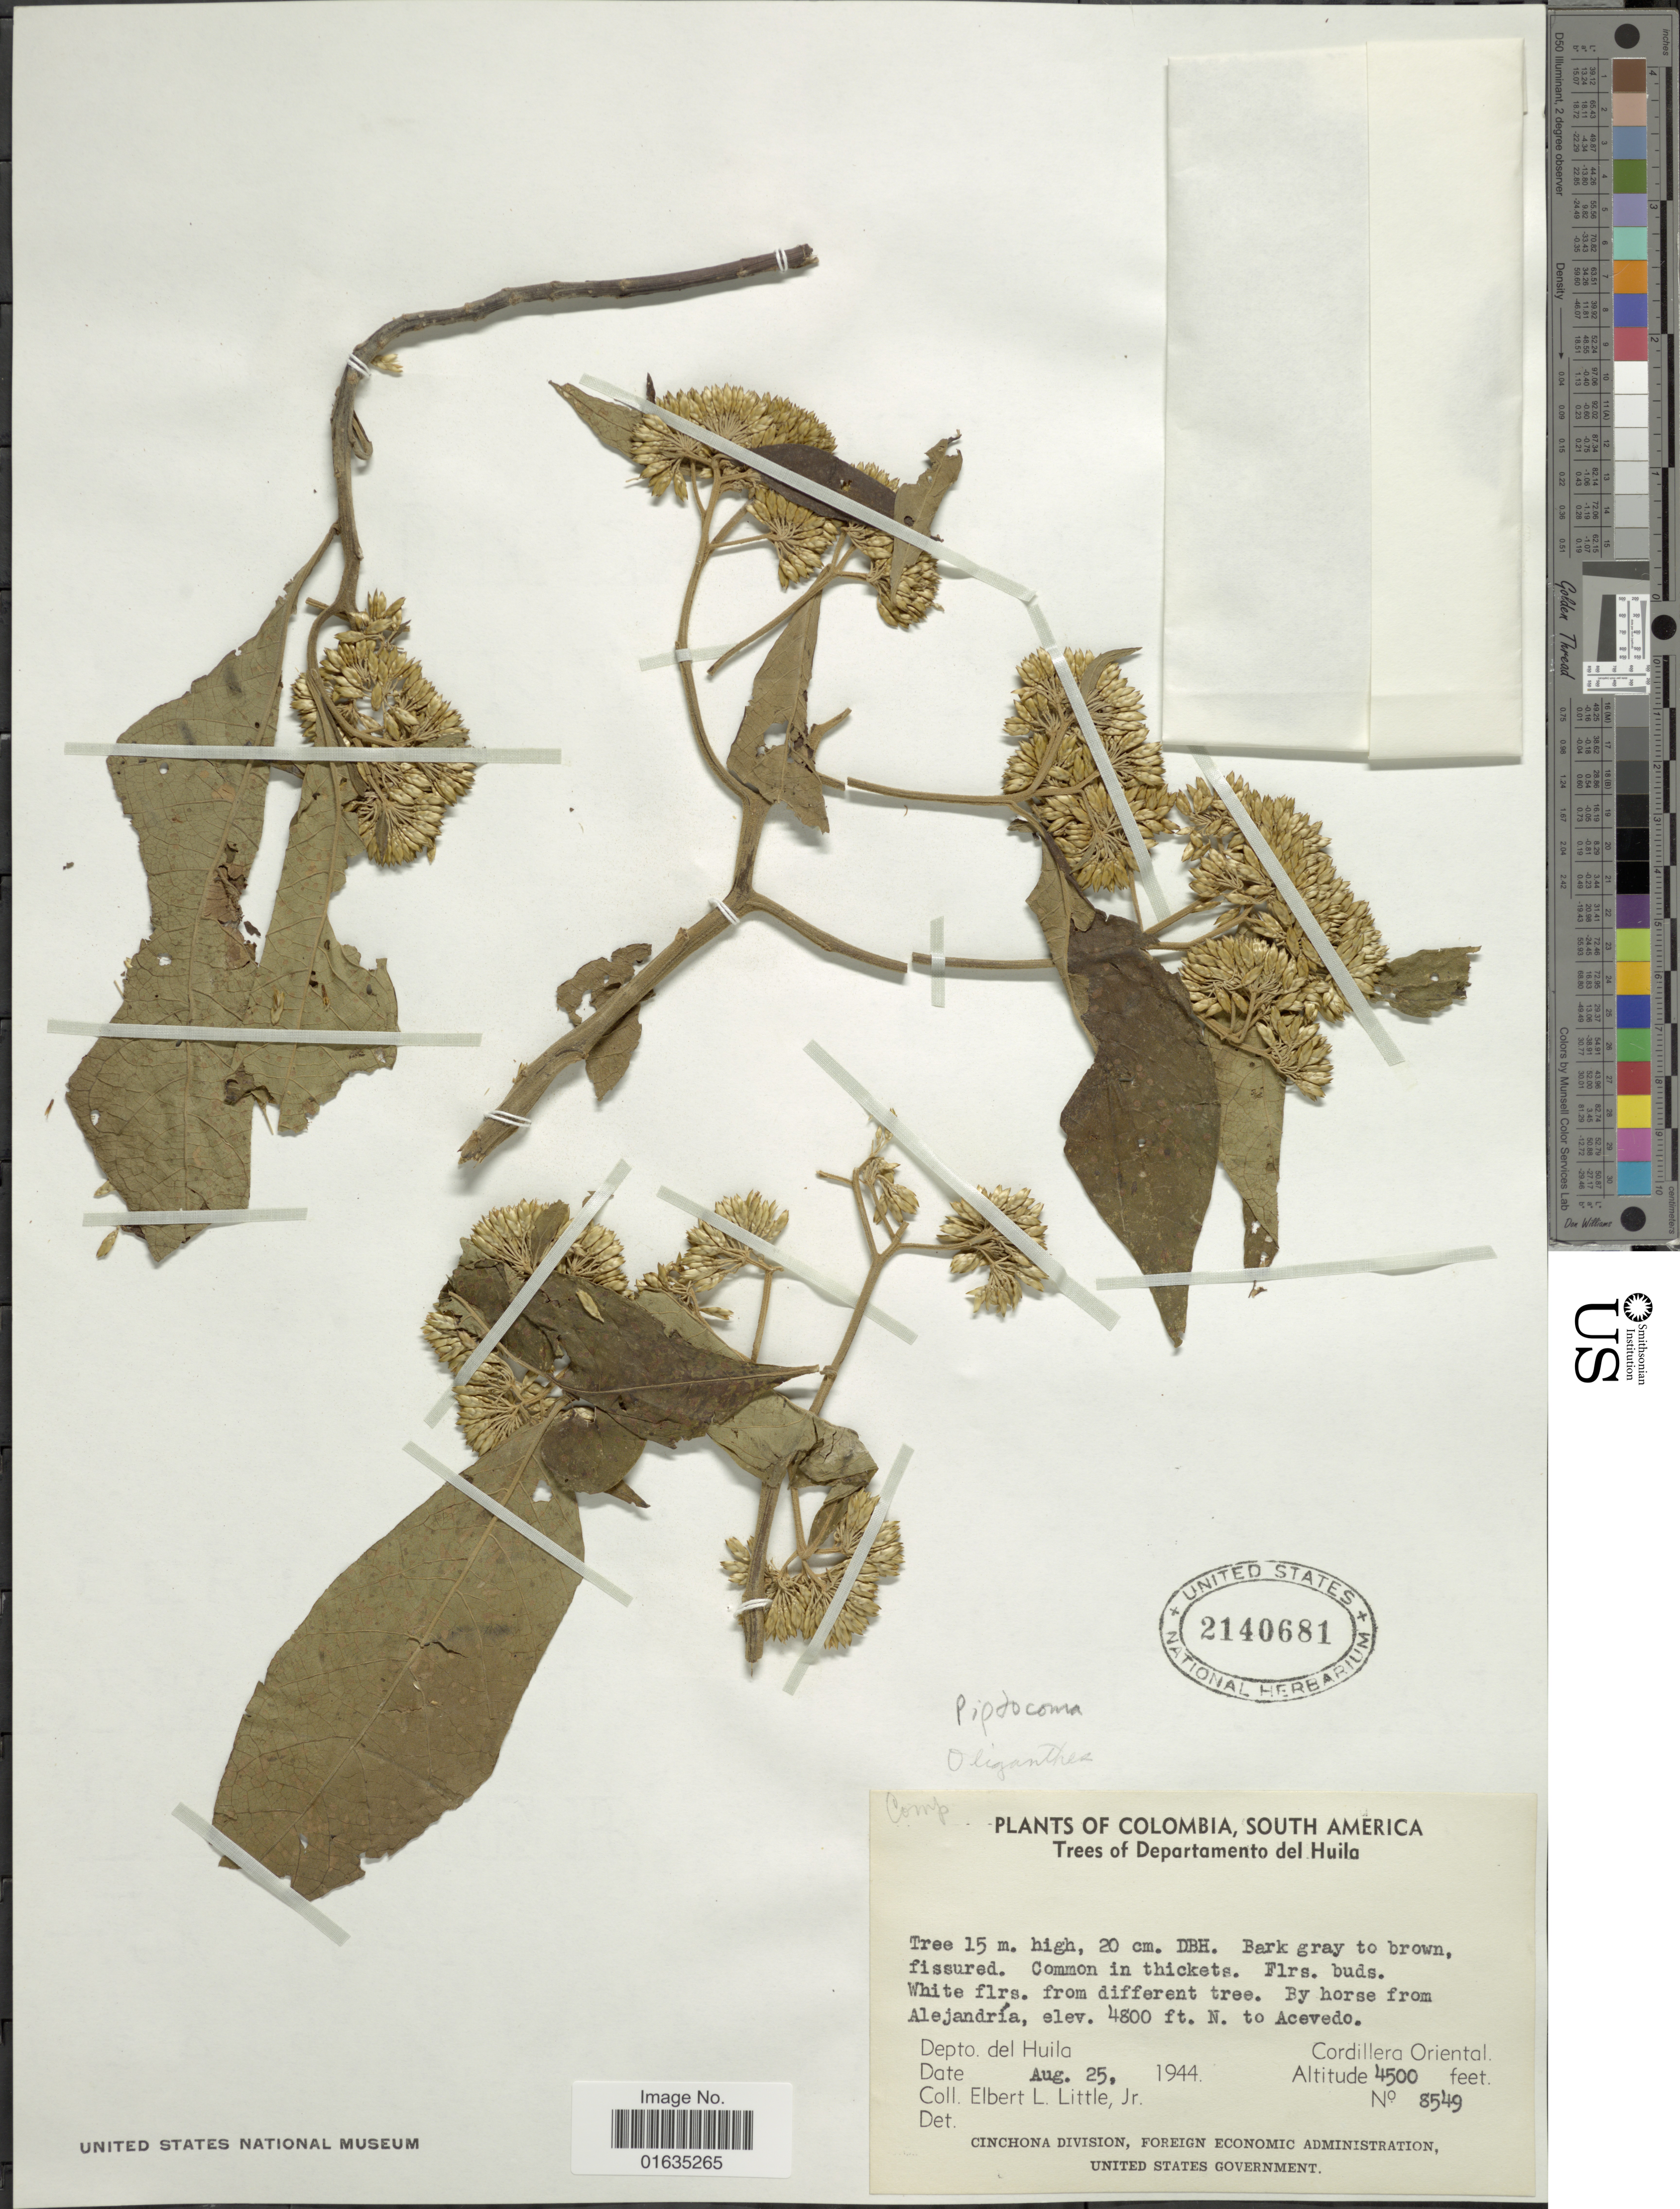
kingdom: Plantae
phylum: Tracheophyta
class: Magnoliopsida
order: Asterales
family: Asteraceae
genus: Piptocoma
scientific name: Piptocoma sp.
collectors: E. L. Little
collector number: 8549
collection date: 1944-08-25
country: Colombia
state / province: Huila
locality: South America, from Alejandria, N. to Acevedo, Cordillera Oriental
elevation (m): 1372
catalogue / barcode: US 2140681